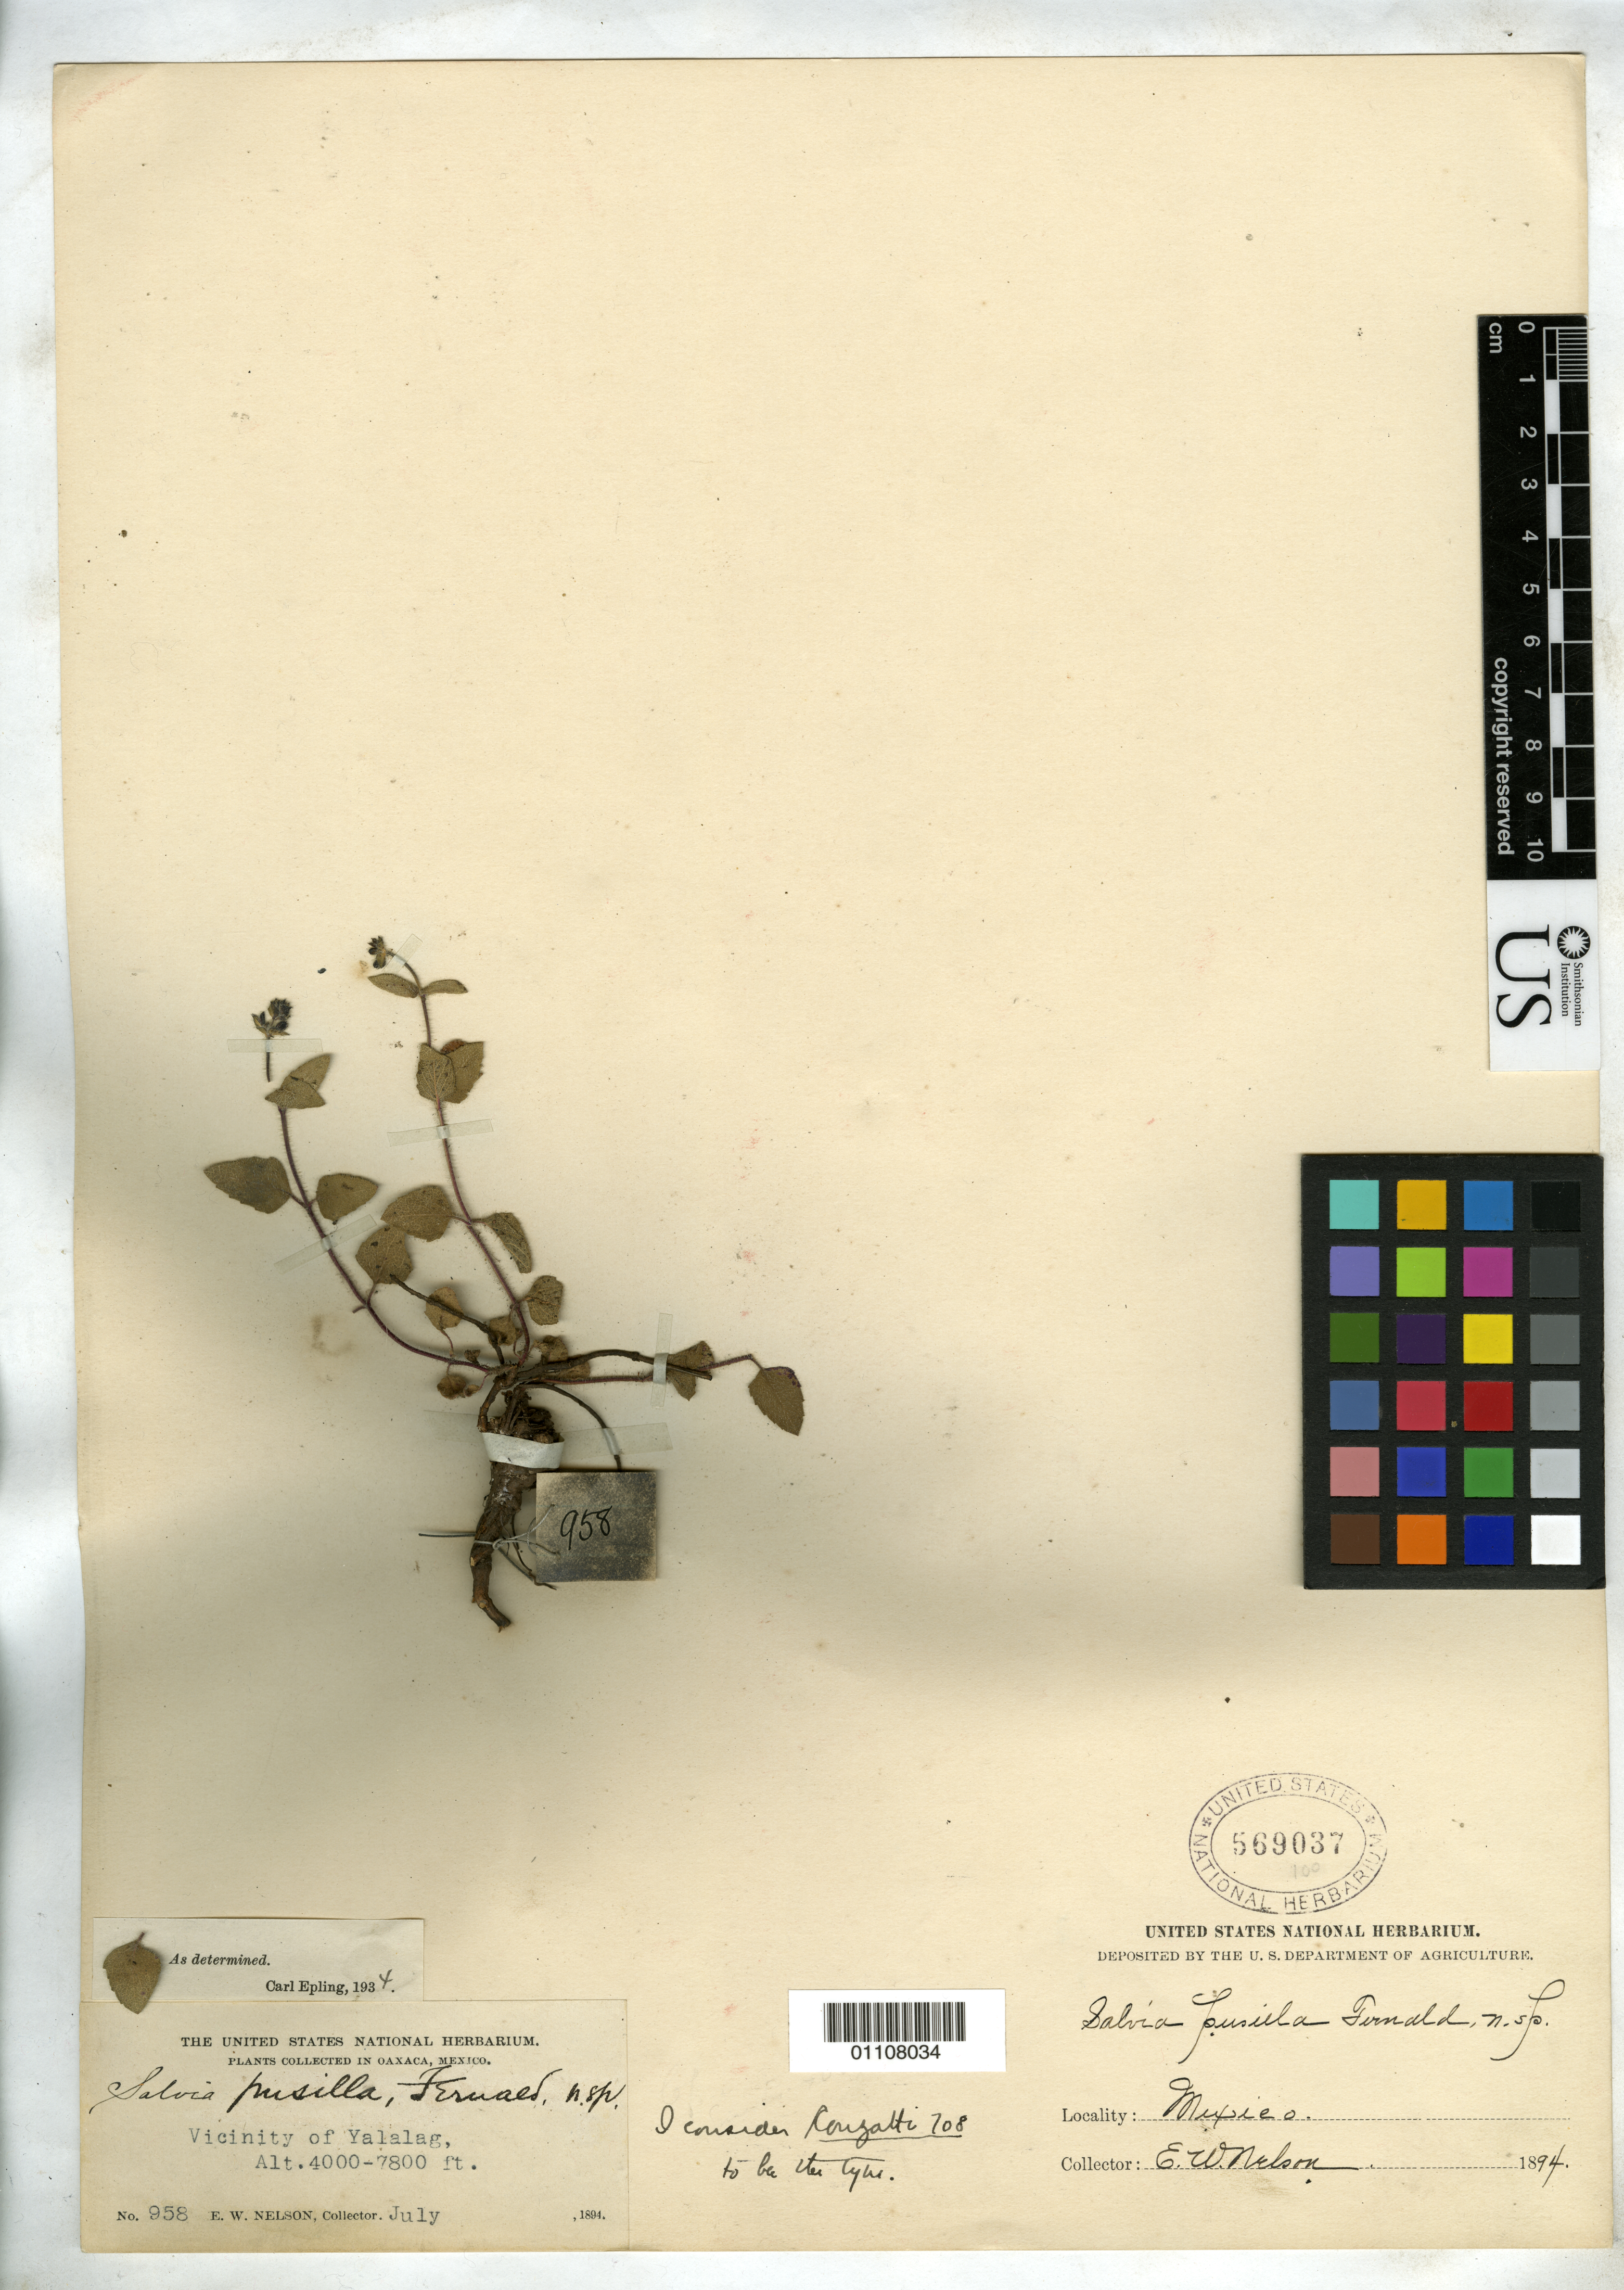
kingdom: Plantae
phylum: Tracheophyta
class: Magnoliopsida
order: Lamiales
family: Lamiaceae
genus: Salvia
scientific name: Salvia pusilla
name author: Fernald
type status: Syntype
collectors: E. W. Nelson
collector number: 958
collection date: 1894-07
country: Mexico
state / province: Oaxaca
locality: Vicinity of Yalalag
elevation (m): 1219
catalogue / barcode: US 569037